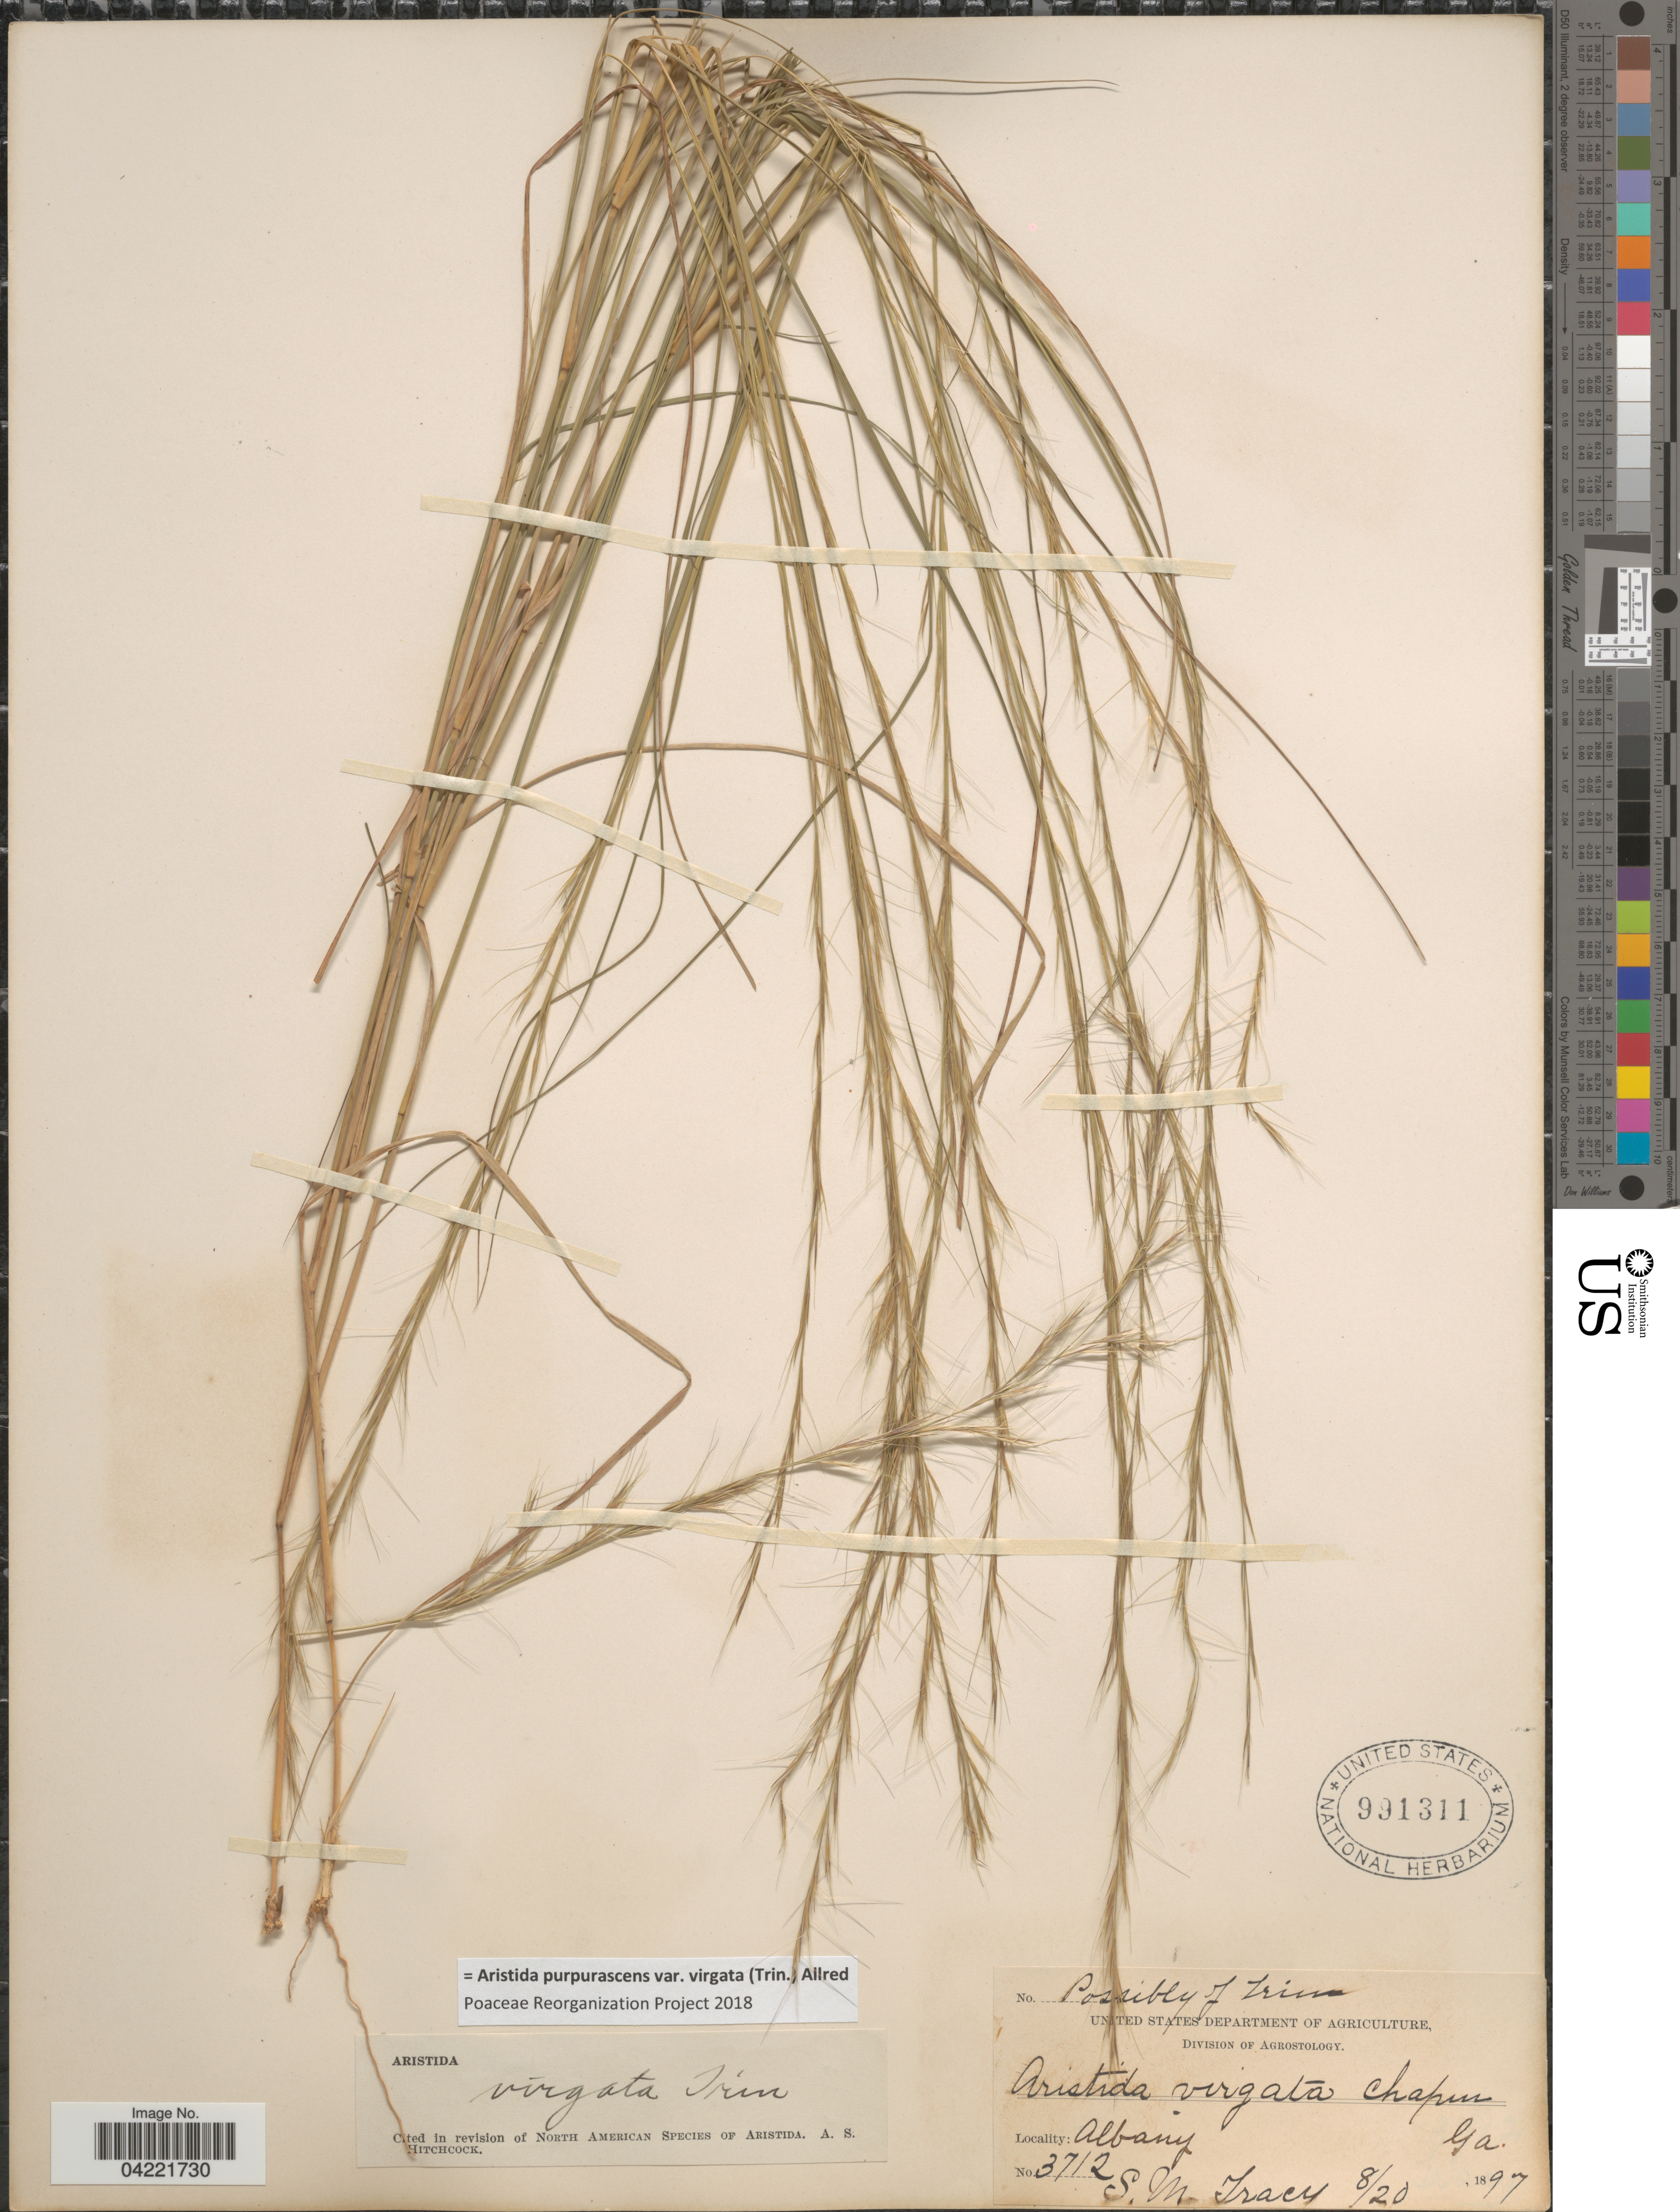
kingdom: Plantae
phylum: Tracheophyta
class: Liliopsida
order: Poales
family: Poaceae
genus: Aristida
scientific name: Aristida purpurascens var. virgata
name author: (Trin.) Allred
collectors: S. M. Tracy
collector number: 3712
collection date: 1897-08-20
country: United States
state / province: Georgia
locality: Albany.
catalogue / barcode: US 991311